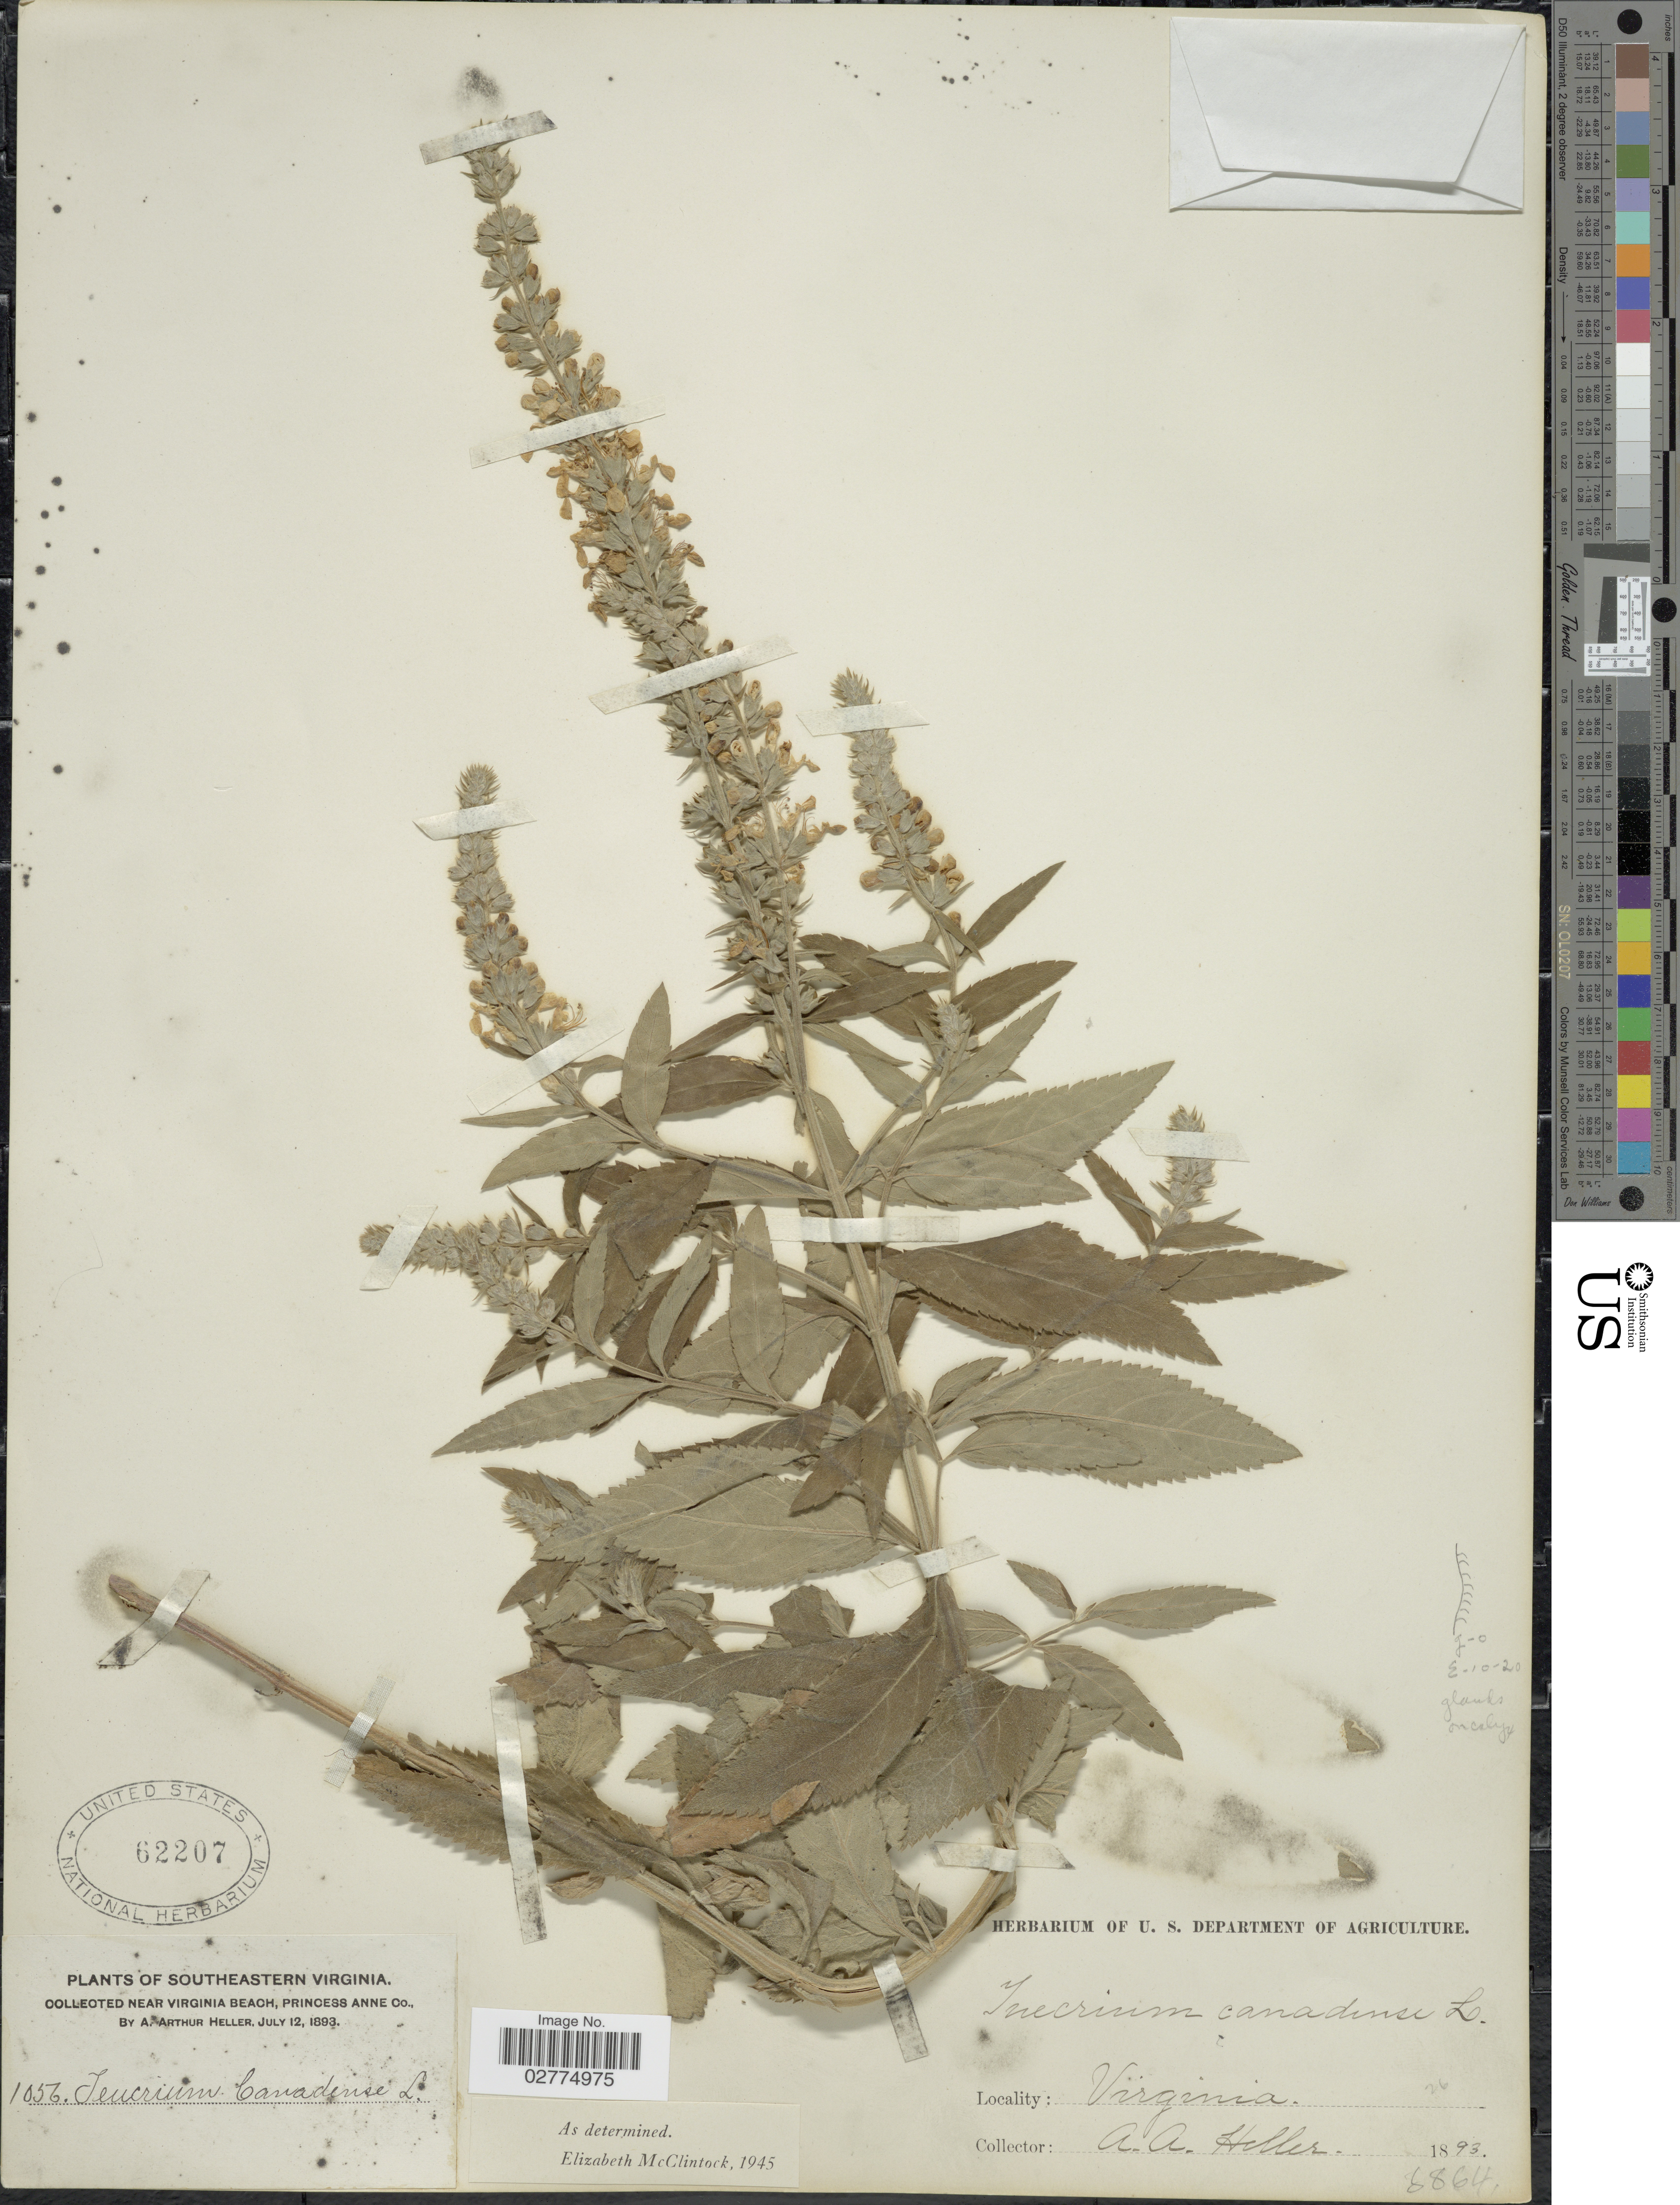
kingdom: Plantae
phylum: Tracheophyta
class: Magnoliopsida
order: Lamiales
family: Lamiaceae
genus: Teucrium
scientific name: Teucrium canadense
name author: L.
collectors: A. A. Heller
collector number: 1056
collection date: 1893-07-12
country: United States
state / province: Virginia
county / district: City of Virginia Beach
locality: Southeastern Virginia. Near Virginia Beach, Princess Anne (=historic county name) Co.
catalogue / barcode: US 62207